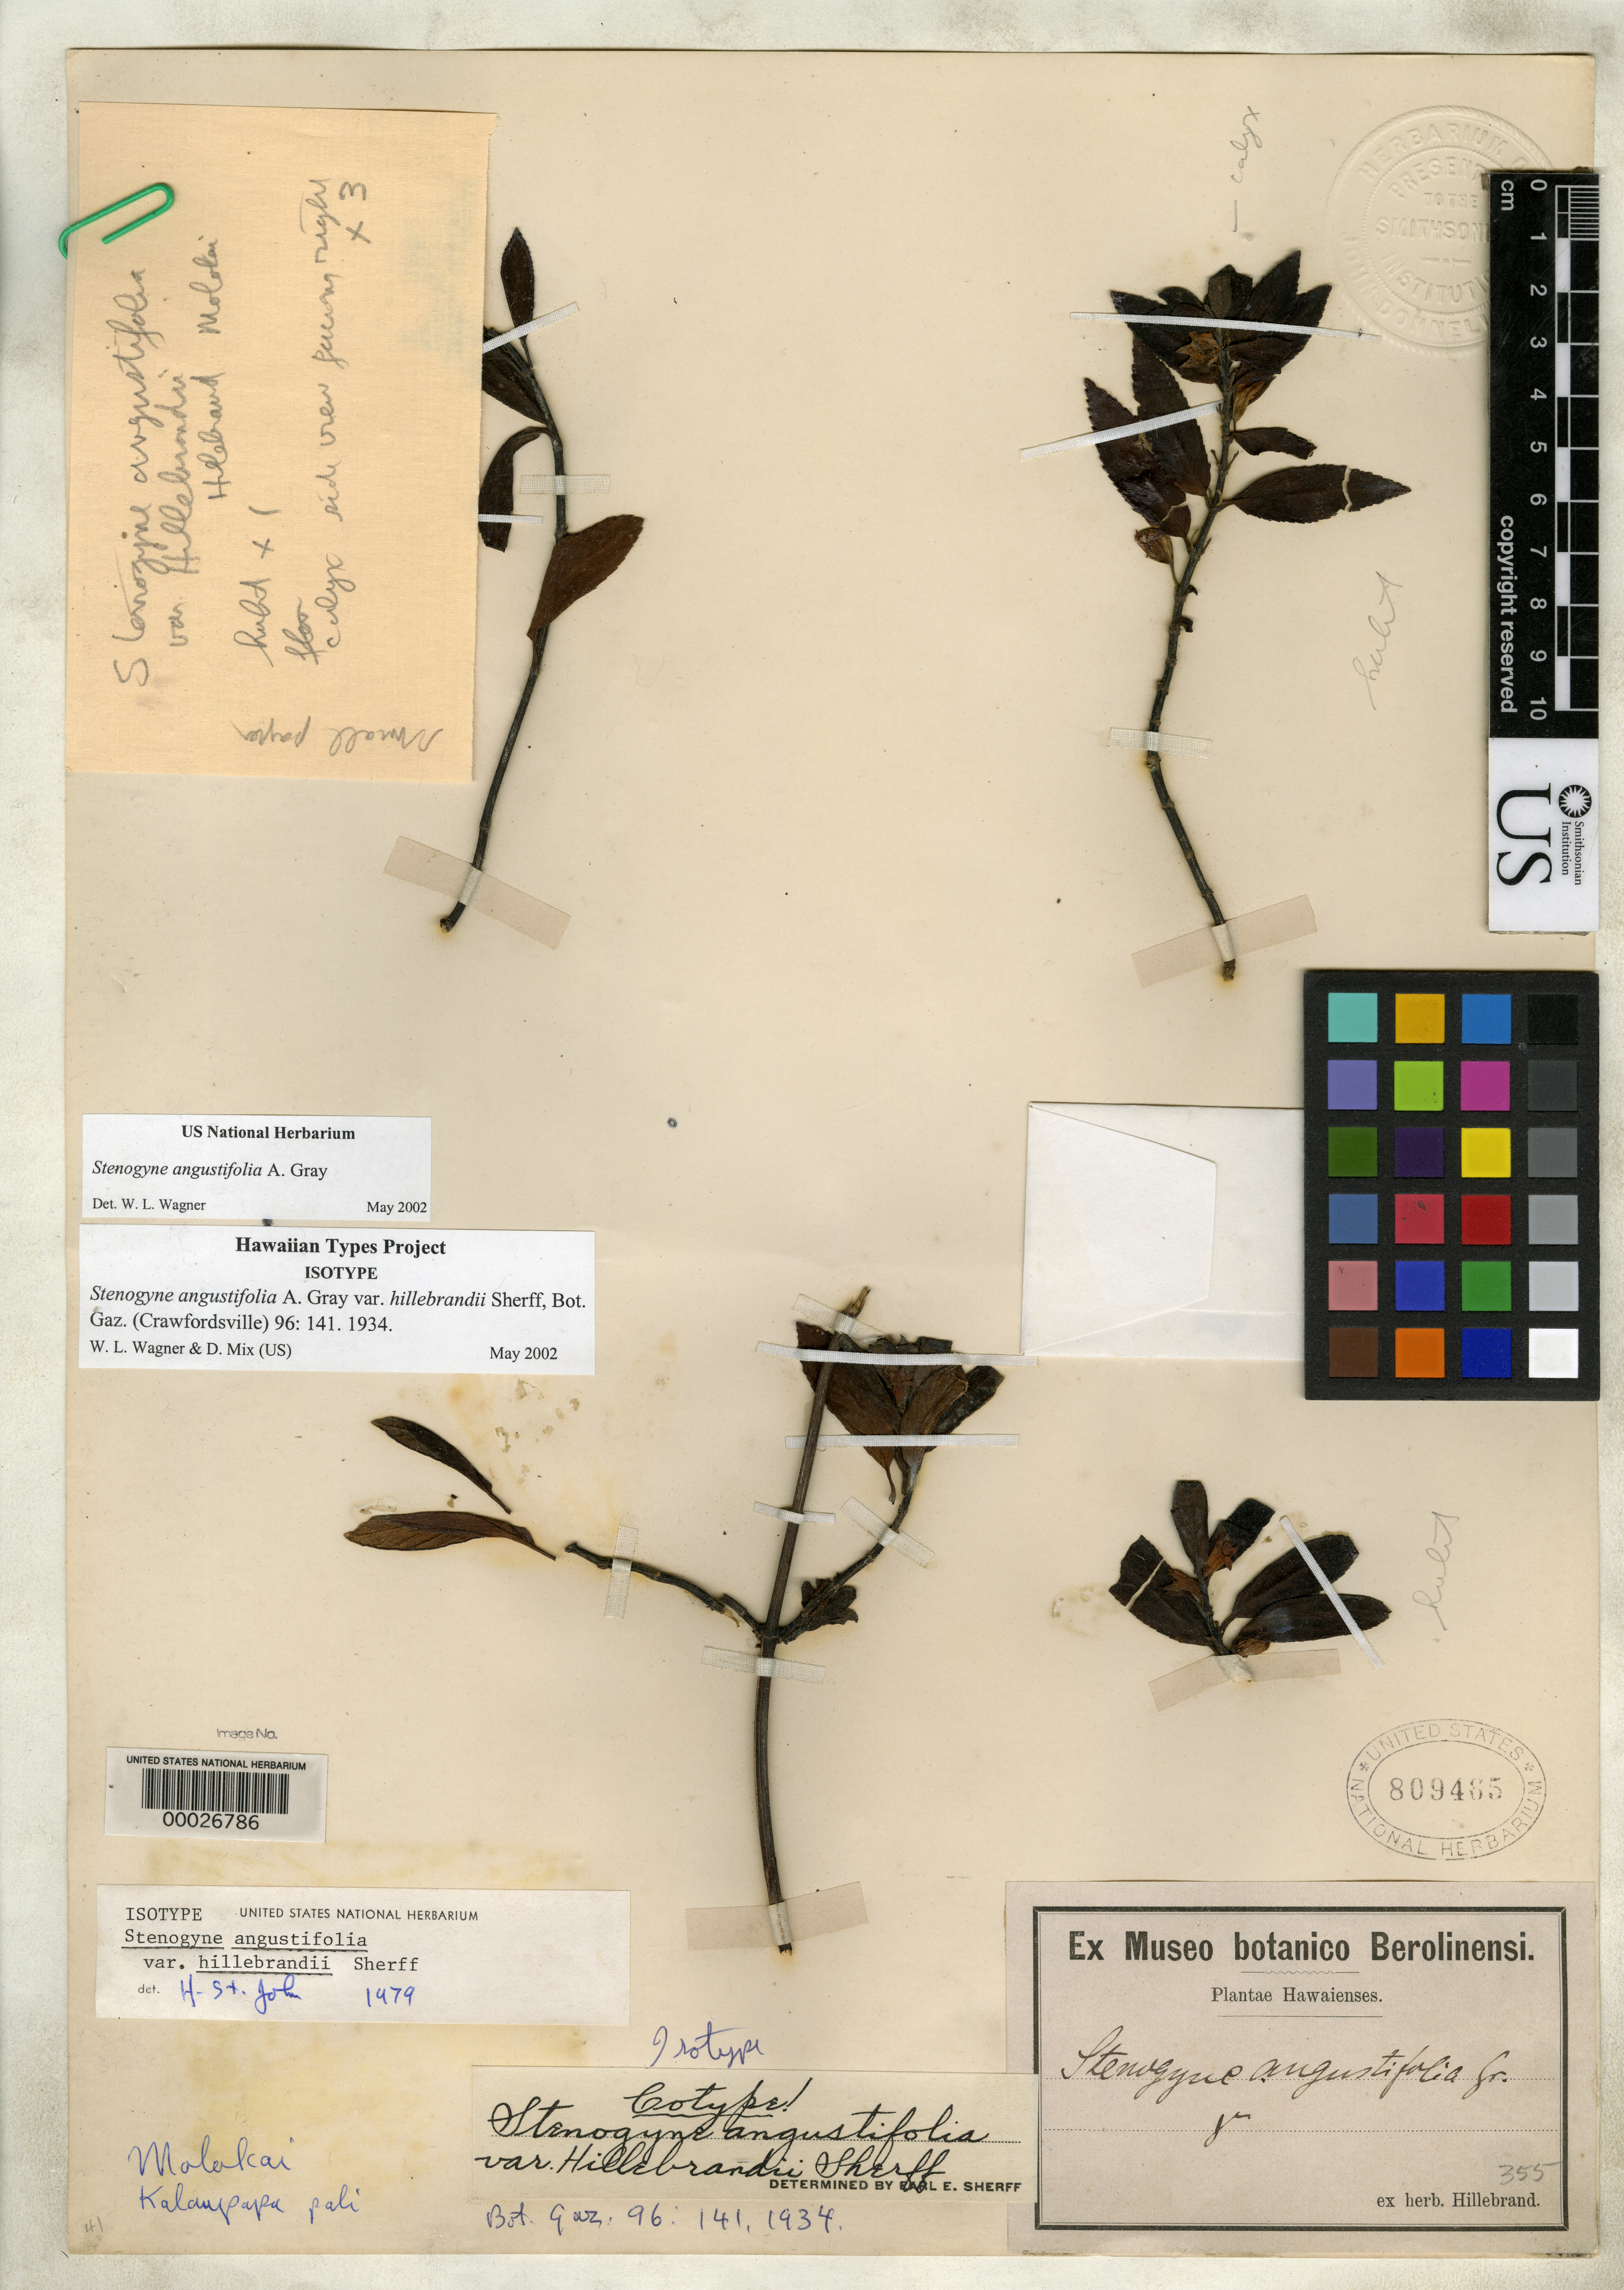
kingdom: Plantae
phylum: Tracheophyta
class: Magnoliopsida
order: Lamiales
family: Lamiaceae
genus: Stenogyne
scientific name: Stenogyne angustifolia var. hillebrandii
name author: Sherff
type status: Isotype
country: United States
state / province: Hawaii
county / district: Maui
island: Moloka'i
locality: Kalaupapa.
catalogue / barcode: US 809465